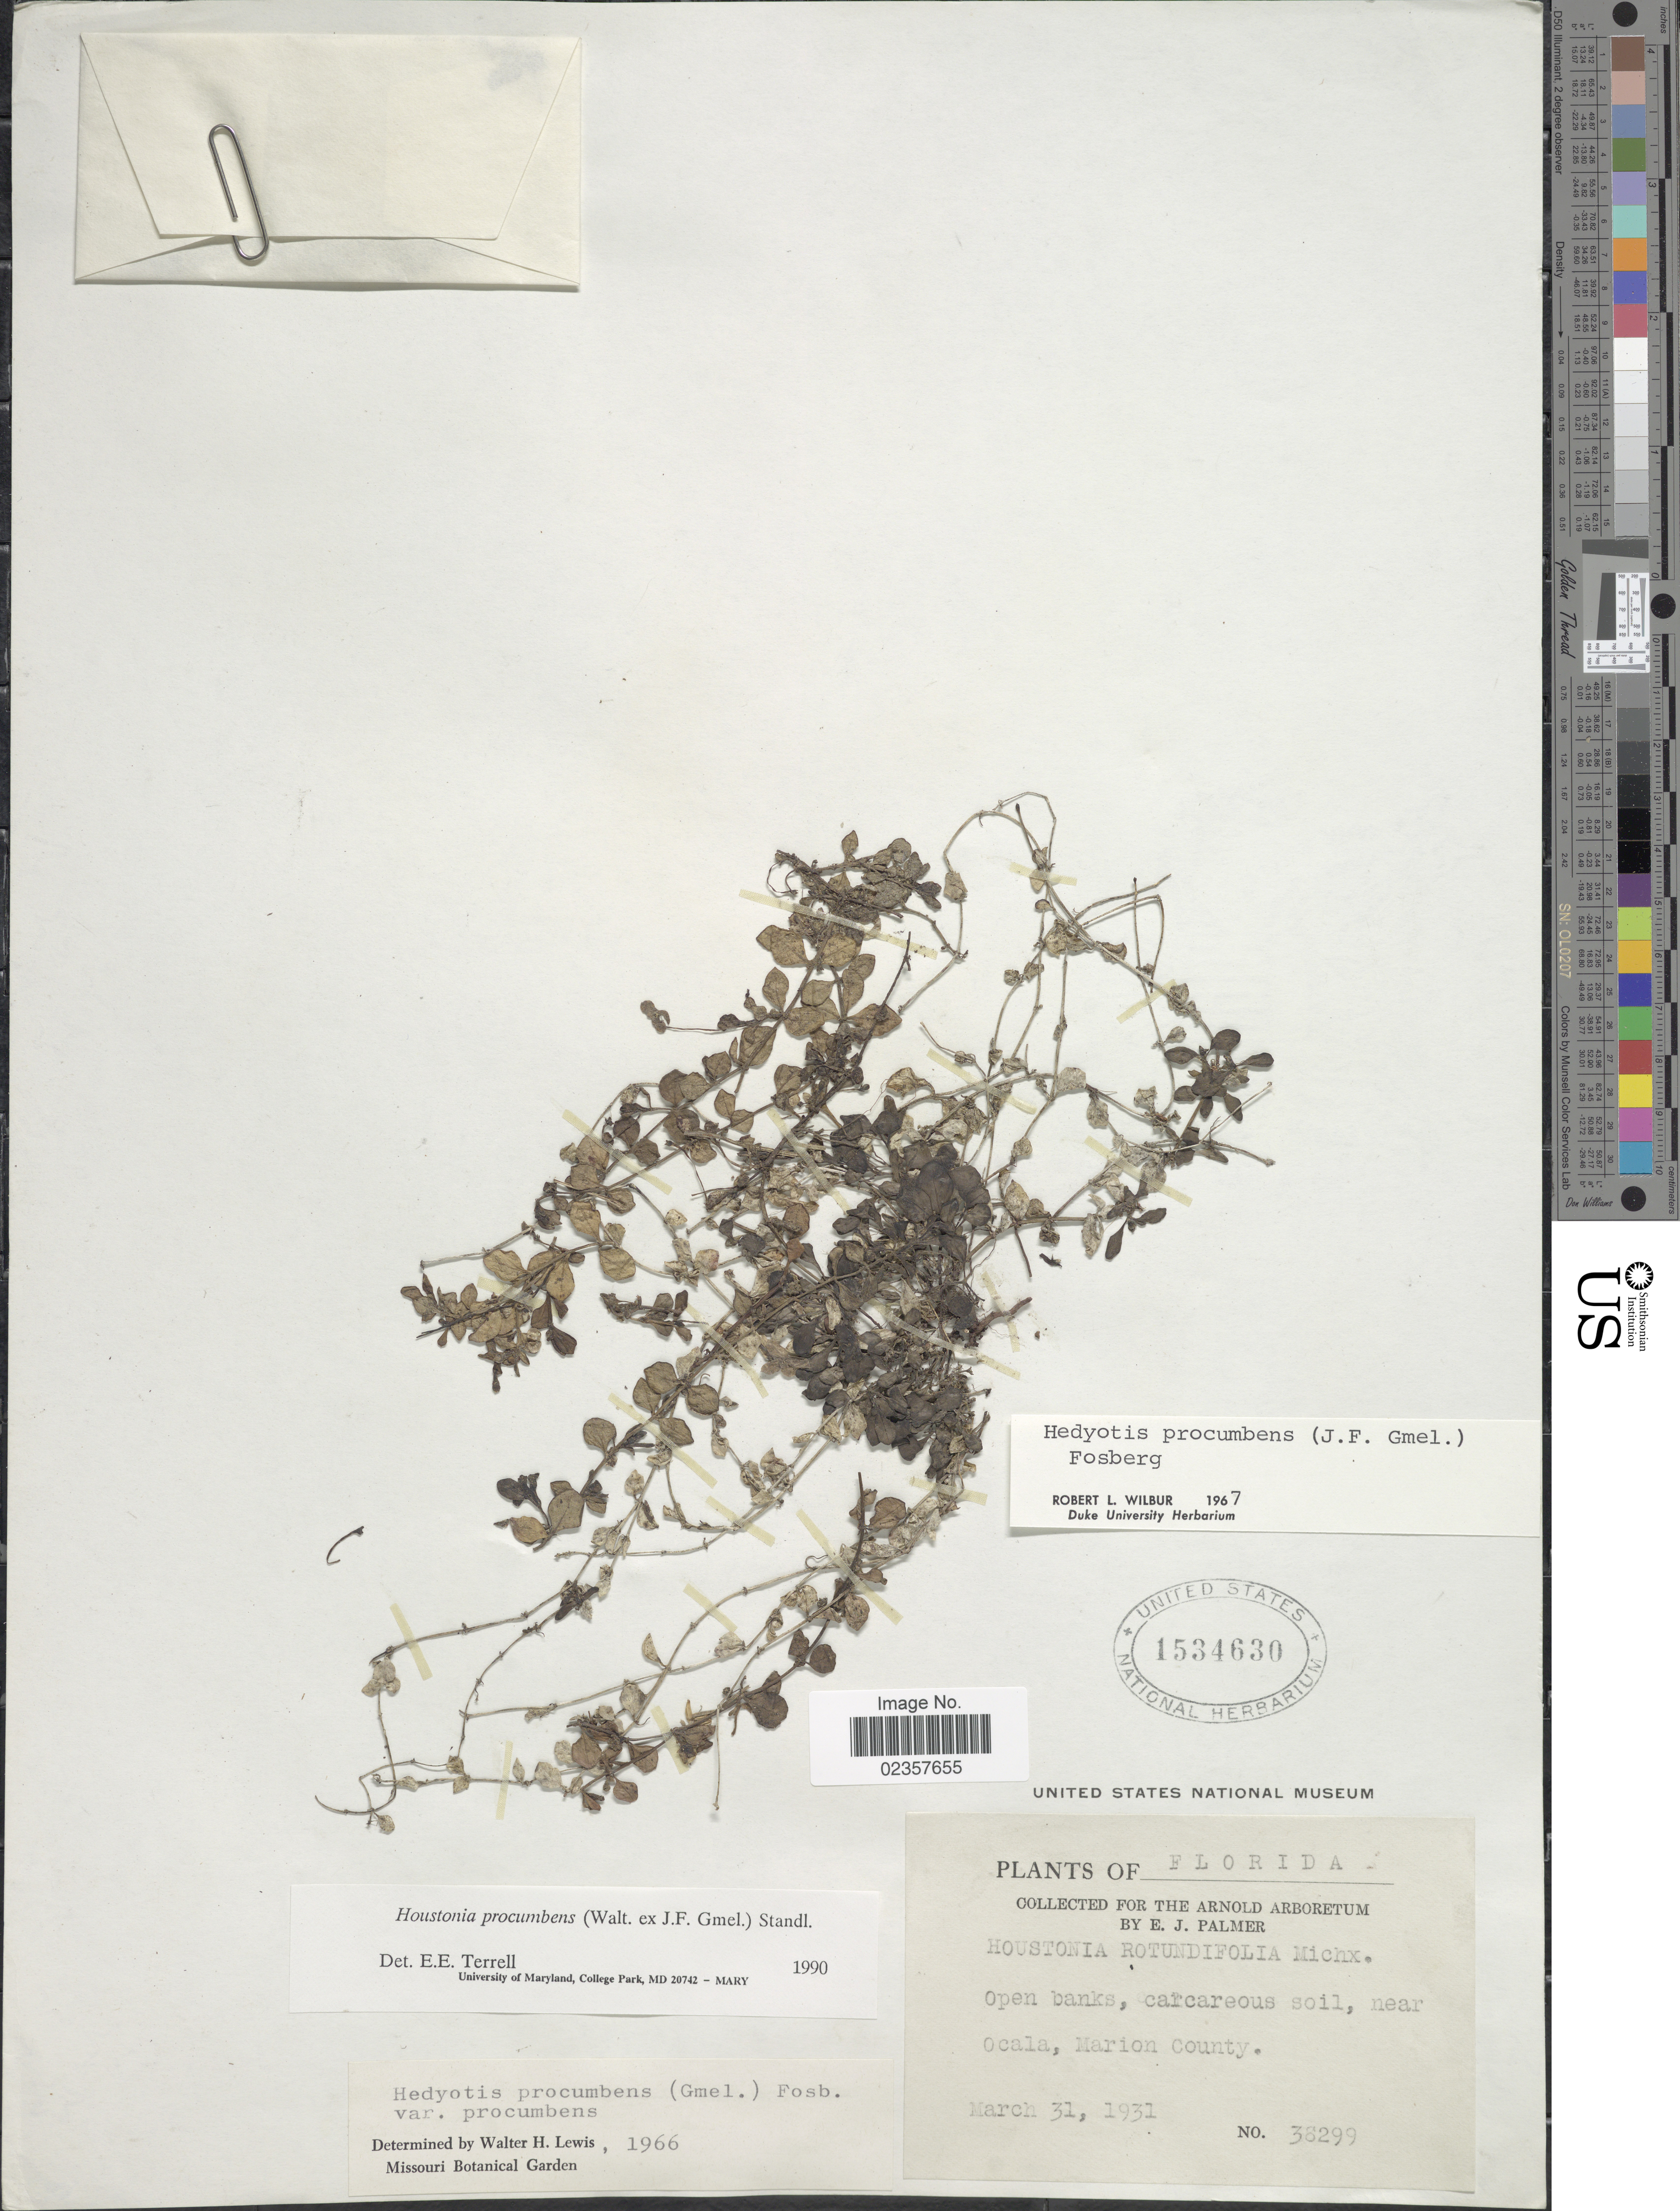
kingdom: Plantae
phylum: Tracheophyta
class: Magnoliopsida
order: Gentianales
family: Rubiaceae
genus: Houstonia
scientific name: Houstonia procumbens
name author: (Walter ex J.F. Gmel.) Standl.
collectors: E. J. Palmer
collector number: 38299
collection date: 1931-03-31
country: United States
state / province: Florida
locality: Florida, Open banks, near ocala, Marion County.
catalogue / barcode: US 1534630